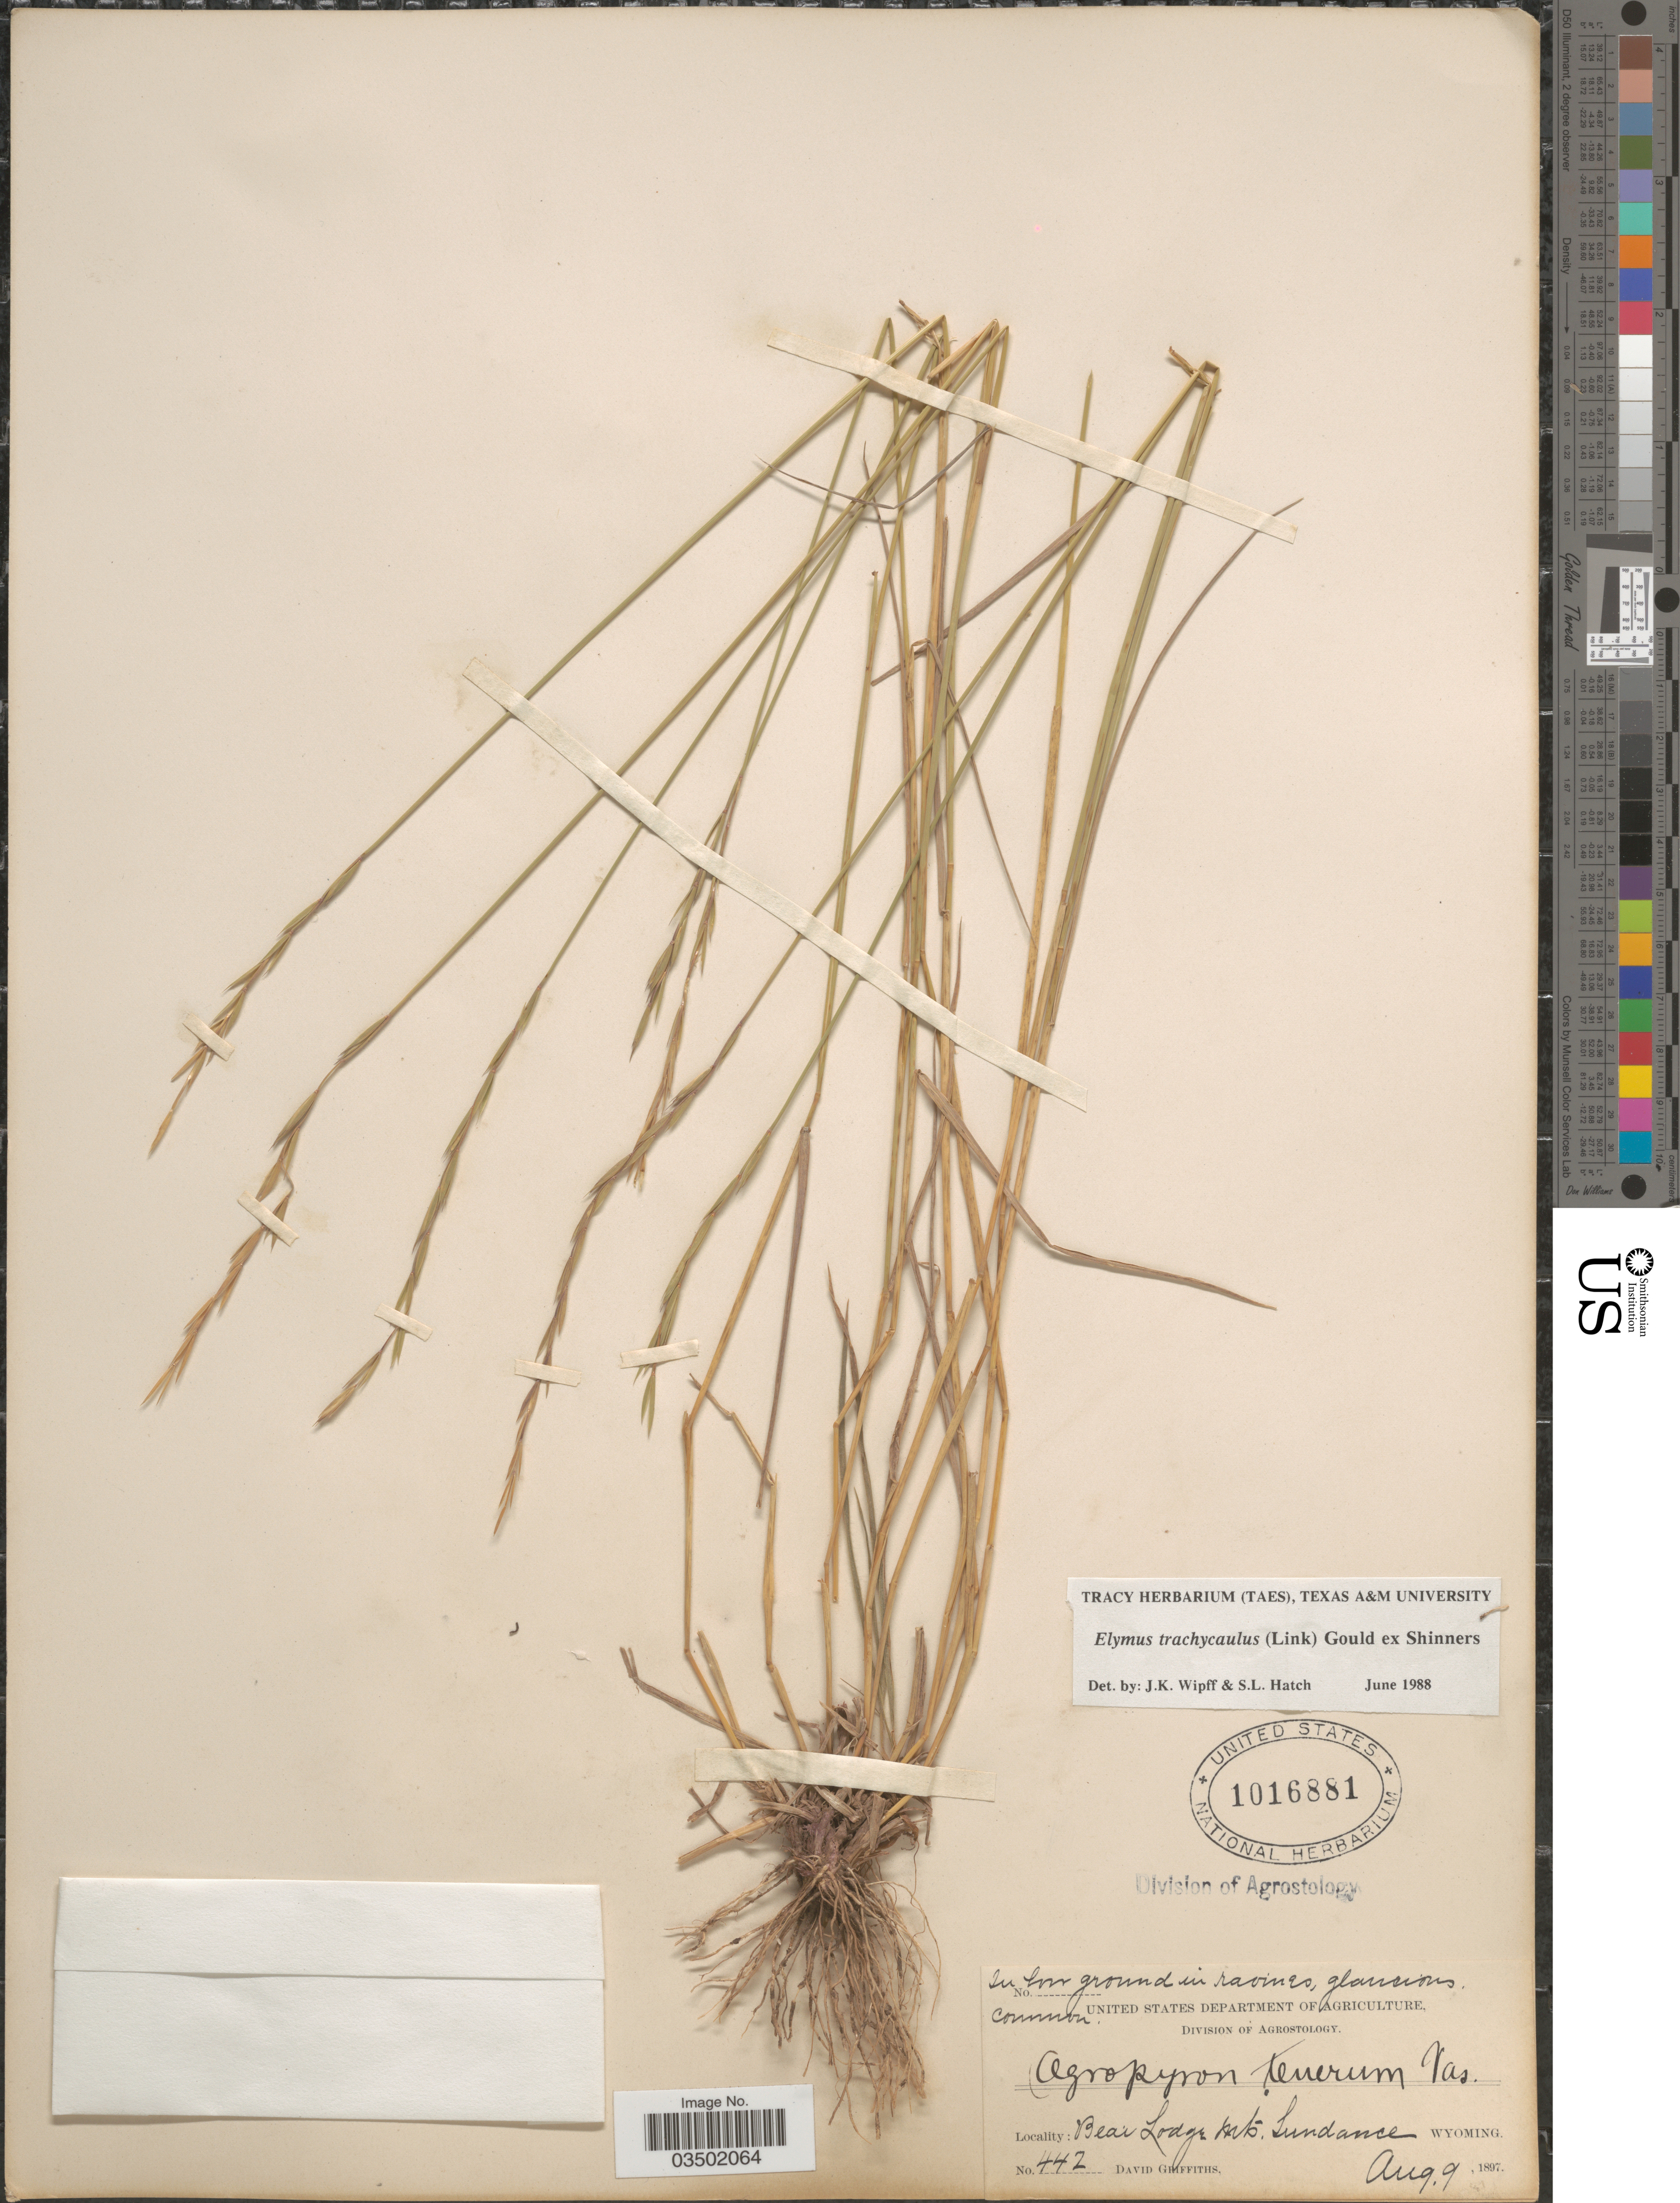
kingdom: Plantae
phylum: Tracheophyta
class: Liliopsida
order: Poales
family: Poaceae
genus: Elymus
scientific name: Elymus trachycaulus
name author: (Link) Gould ex Shinners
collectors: D. Griffiths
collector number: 442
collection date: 1897-08-09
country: United States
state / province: Wyoming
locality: Bear Lodge Mts. Sundance.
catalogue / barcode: US 1016881